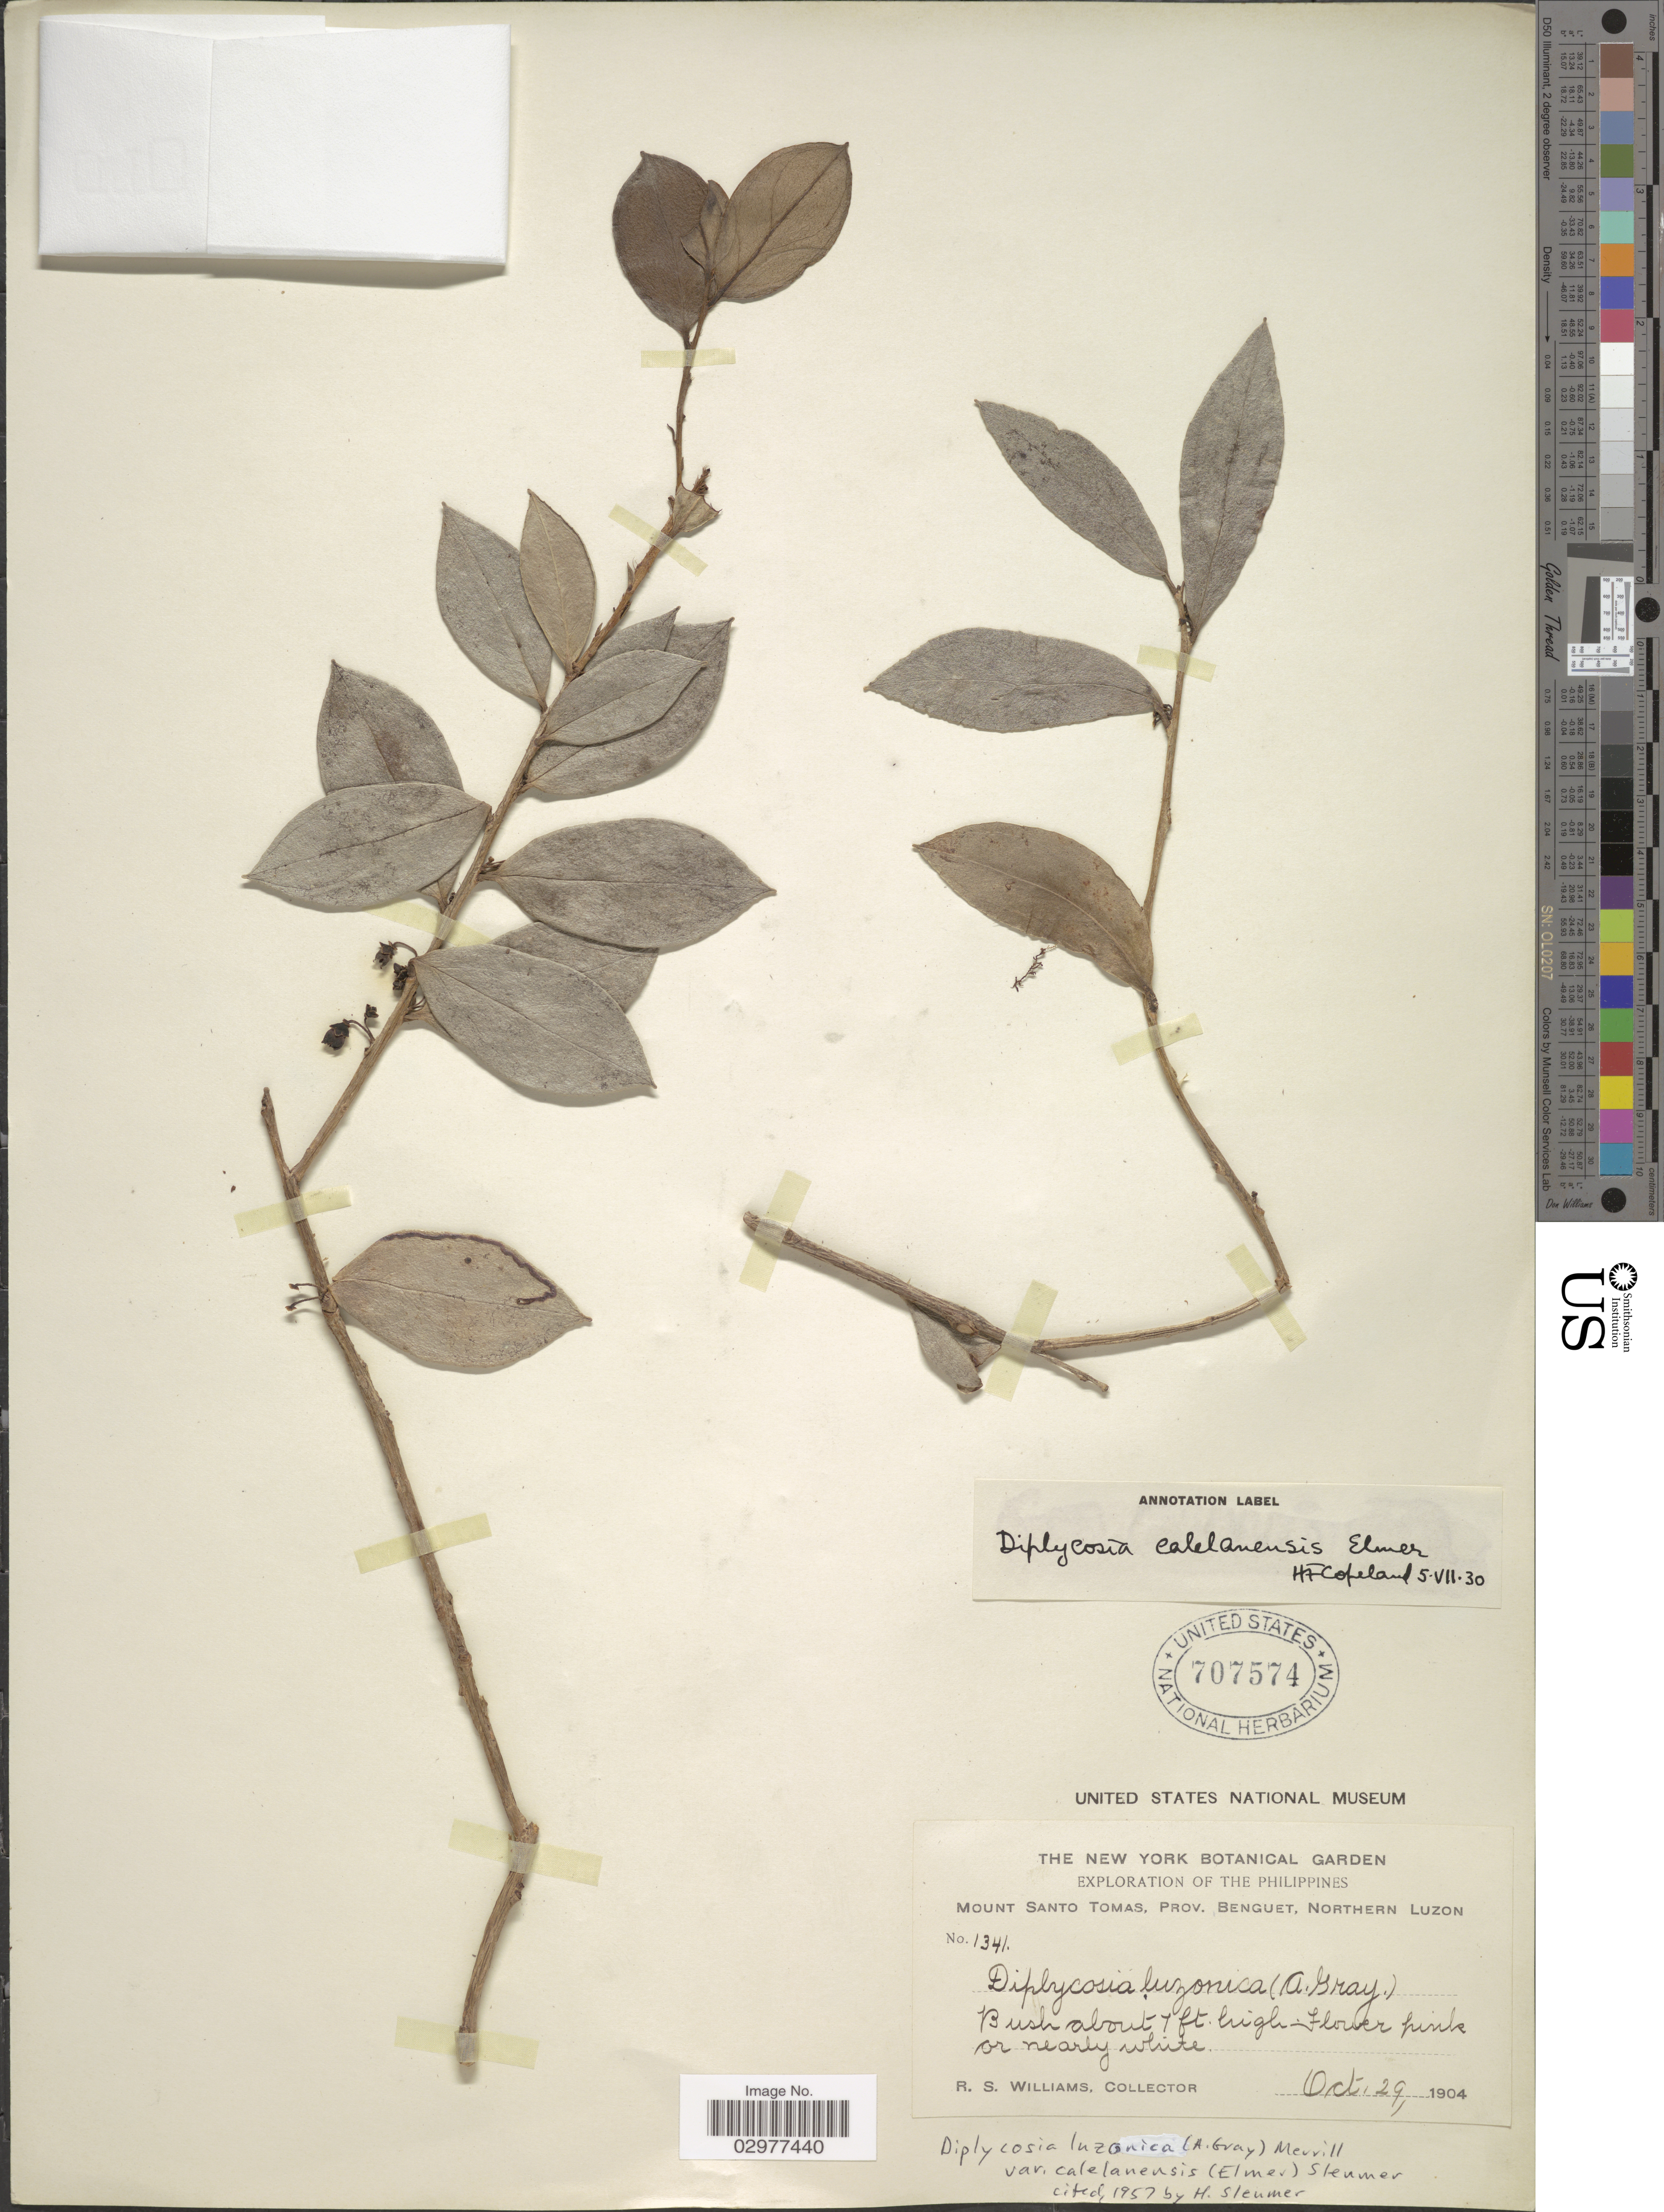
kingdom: Plantae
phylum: Tracheophyta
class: Magnoliopsida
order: Ericales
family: Ericaceae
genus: Diplycosia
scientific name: Diplycosia luzonica var. calelanensis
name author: (Elmer) Sleumer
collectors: R. S. Williams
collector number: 1341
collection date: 1904-10-29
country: Philippines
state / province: Cordillera (Administrative Region)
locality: Mount Santo Tomas, Prov. Benguet, Northern Luzon.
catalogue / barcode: US 707574